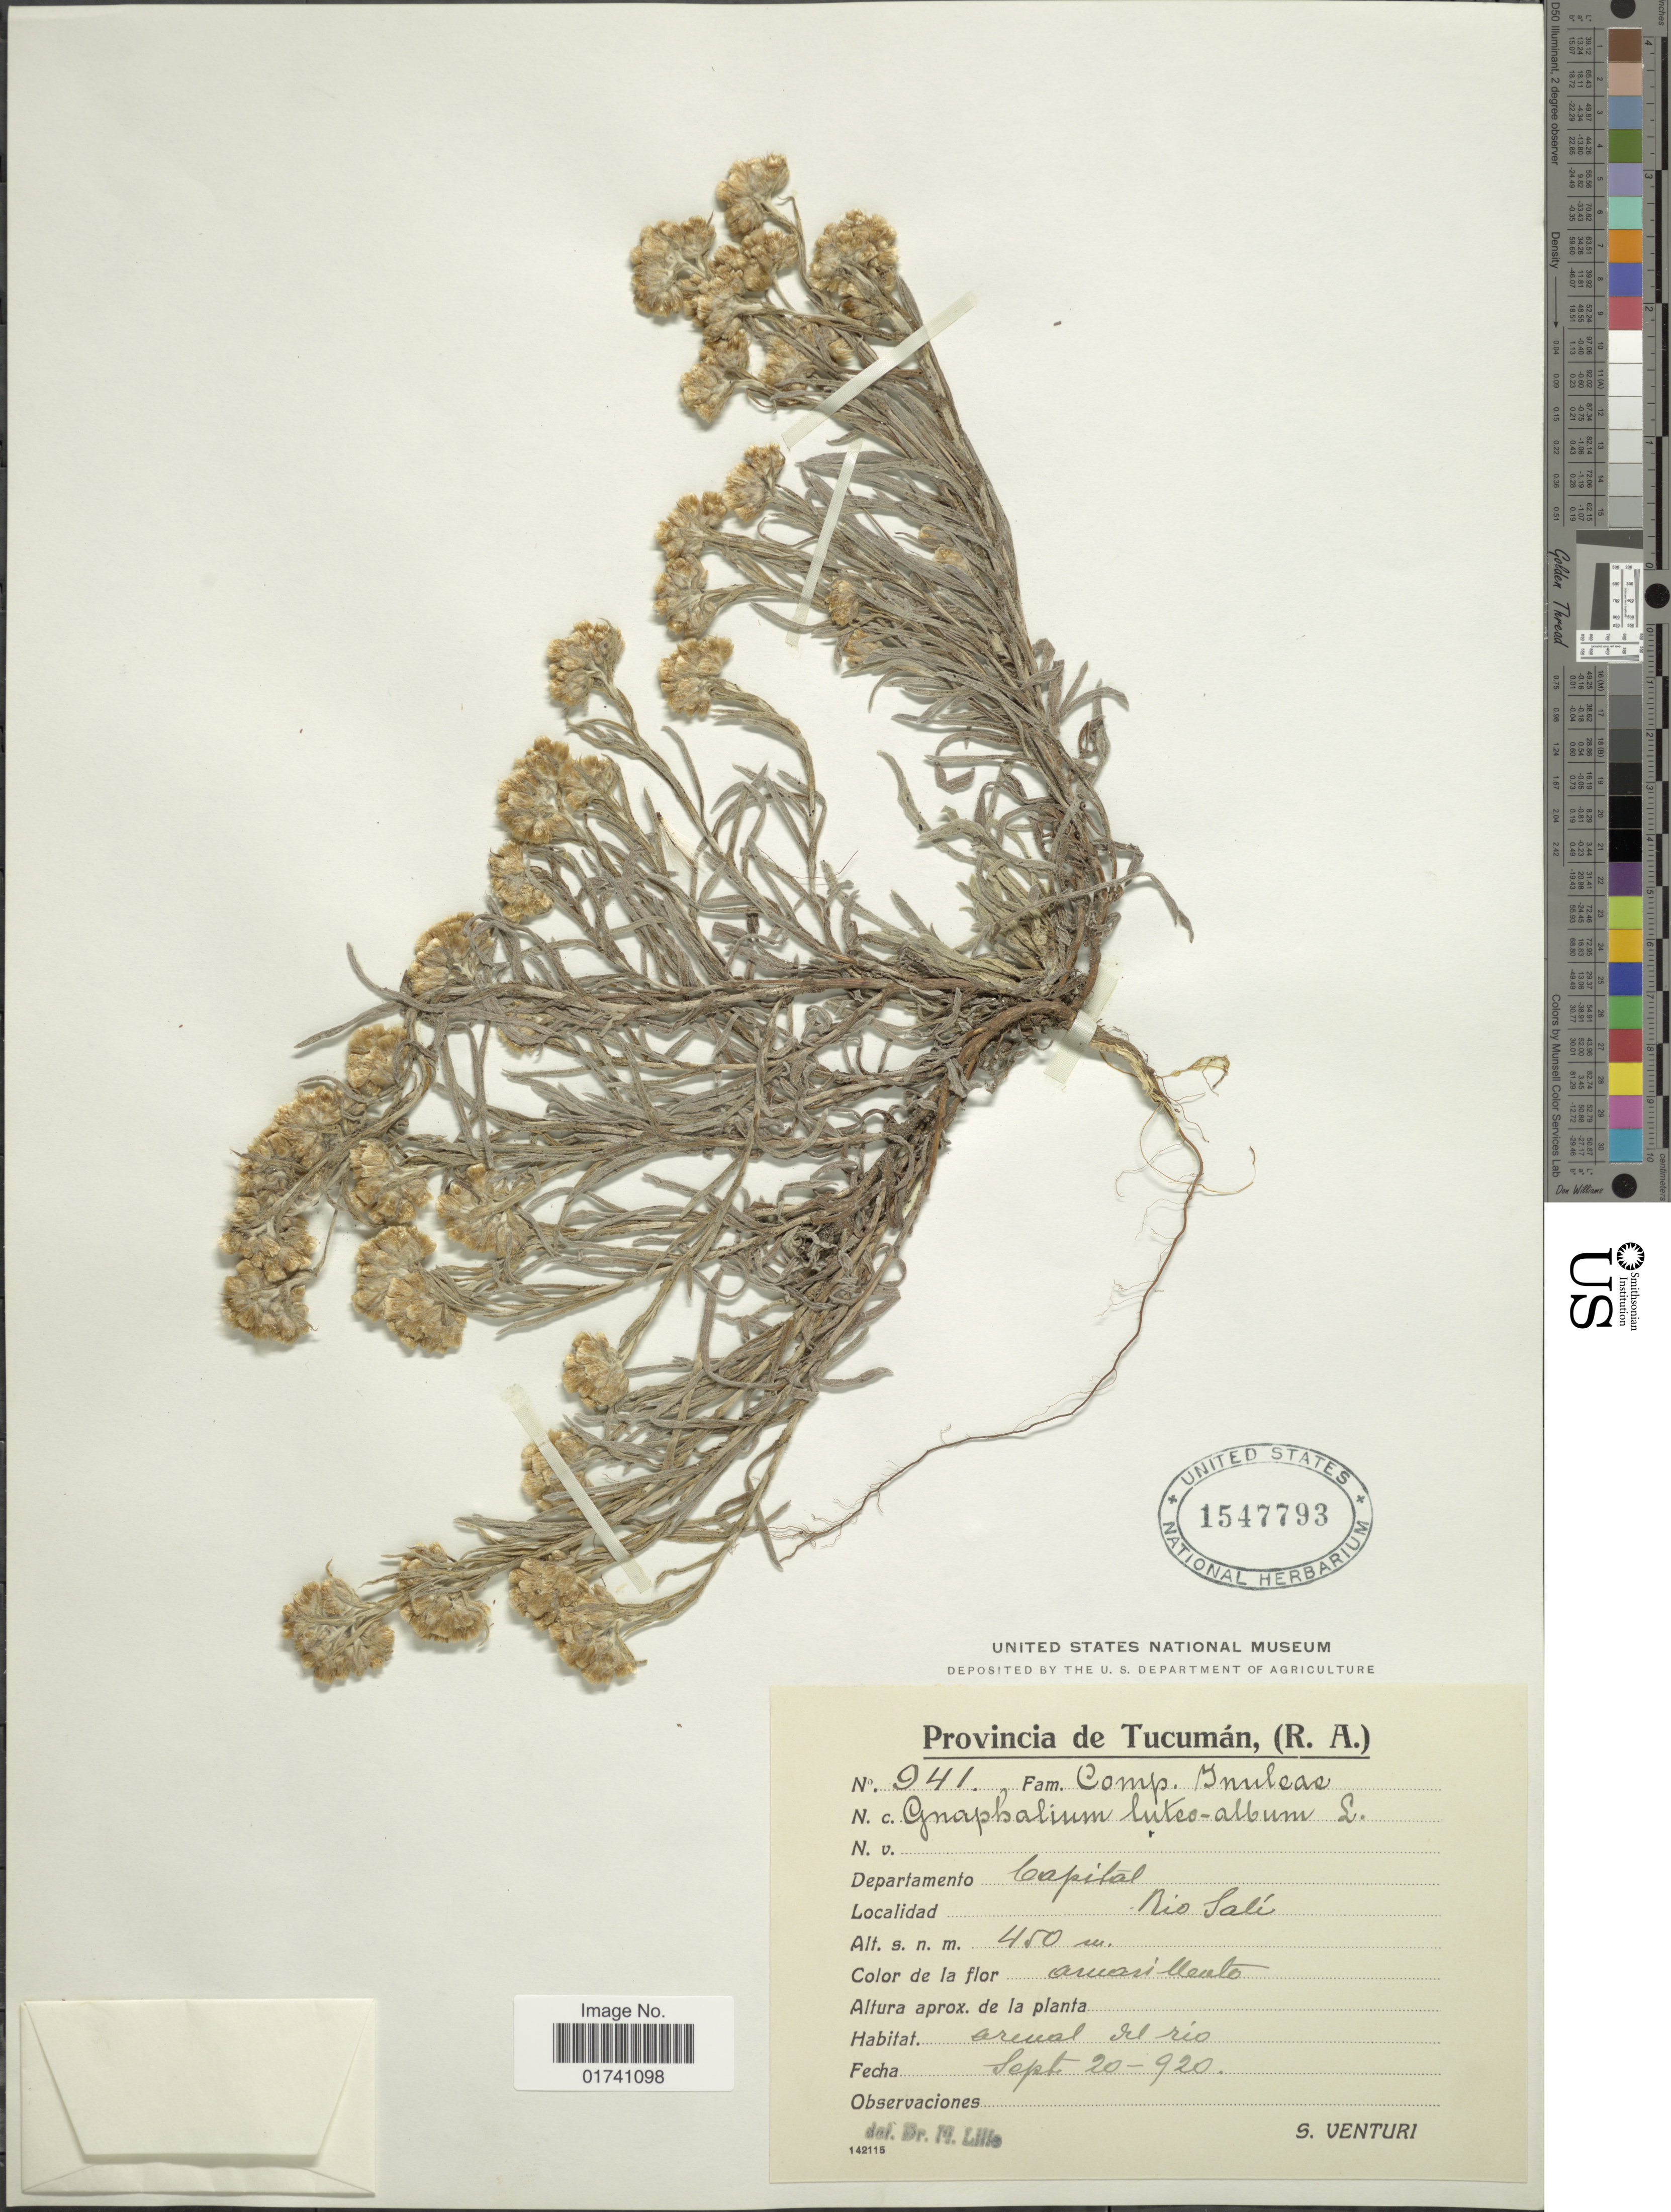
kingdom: Plantae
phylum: Tracheophyta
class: Magnoliopsida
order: Asterales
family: Asteraceae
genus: Laphangium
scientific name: Laphangium luteoalbum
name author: (L.) Tzvelev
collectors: S. Venturi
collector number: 941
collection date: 1920-09-20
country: Argentina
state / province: Tucuman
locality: Departamento Capital. Rio Sali.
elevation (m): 450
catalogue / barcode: US 1547793